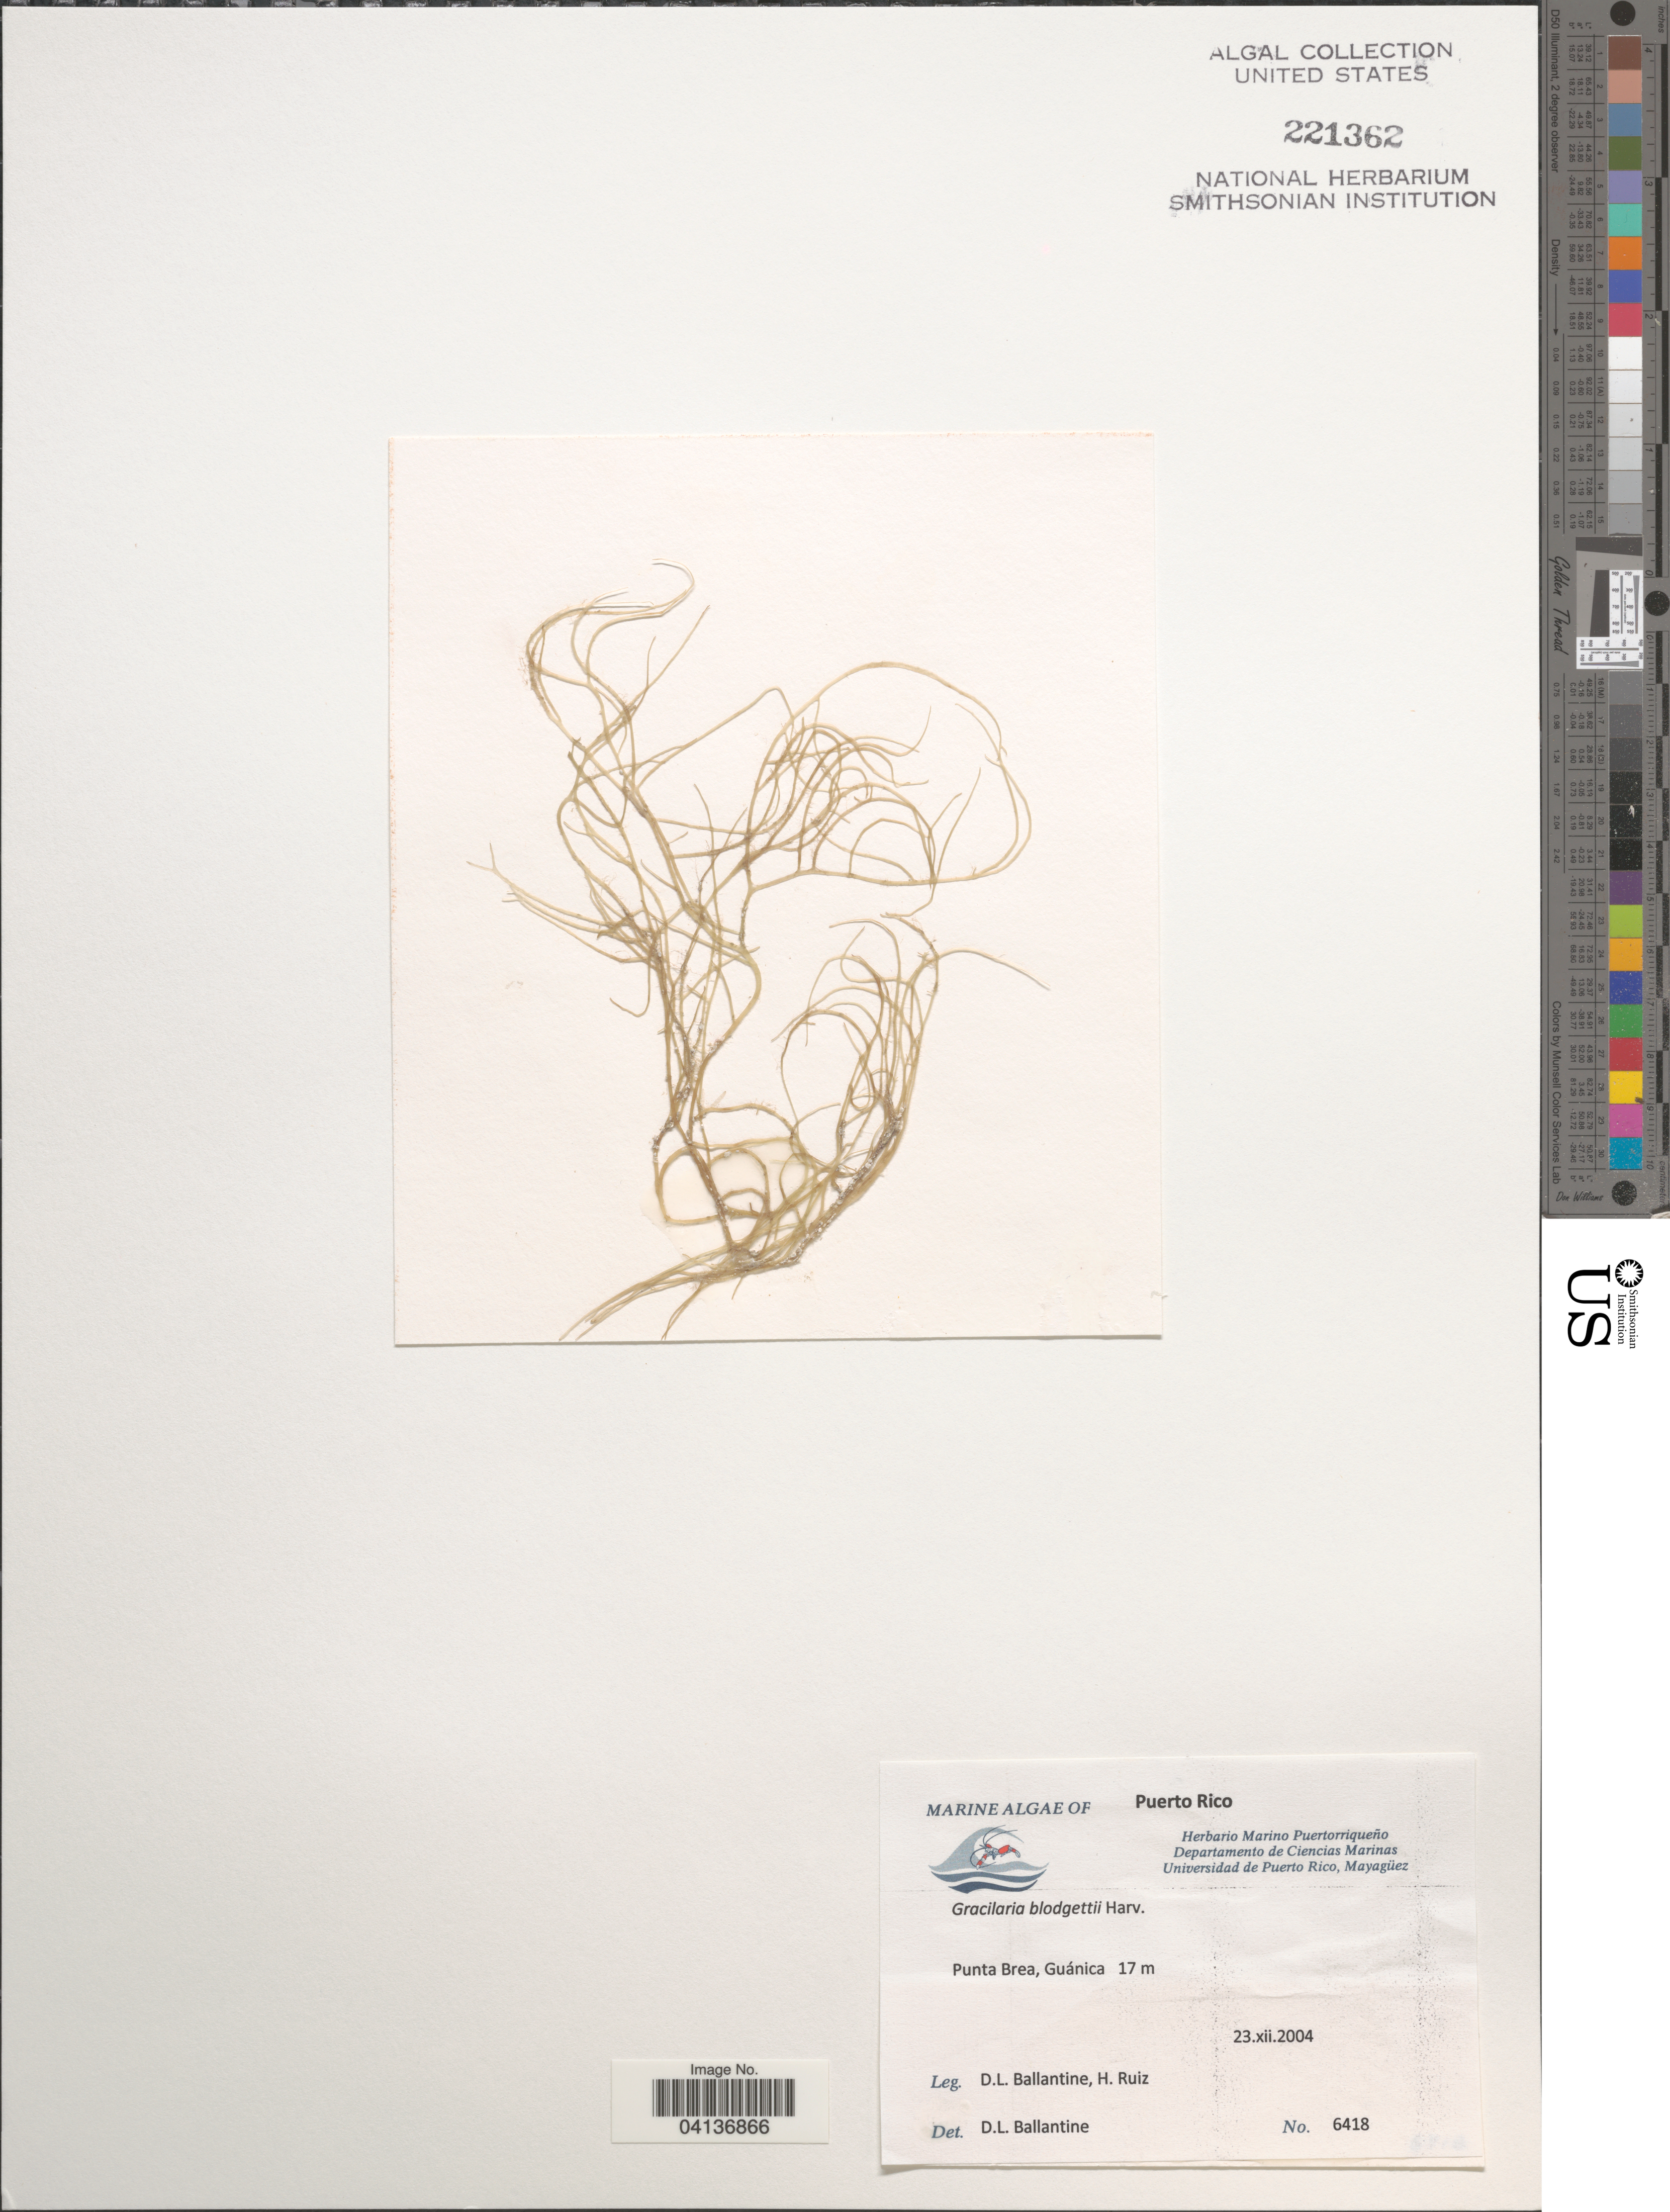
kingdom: Plantae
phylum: Rhodophyta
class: Florideophyceae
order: Gracilariales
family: Gracilariaceae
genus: Gracilaria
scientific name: Gracilaria blodgettii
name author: Harv.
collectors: D.L. Ballantine & H. Ruiz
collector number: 6418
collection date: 2004-12-23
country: Puerto Rico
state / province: Guánica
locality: Punta Brea.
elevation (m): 17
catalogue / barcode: US 221362